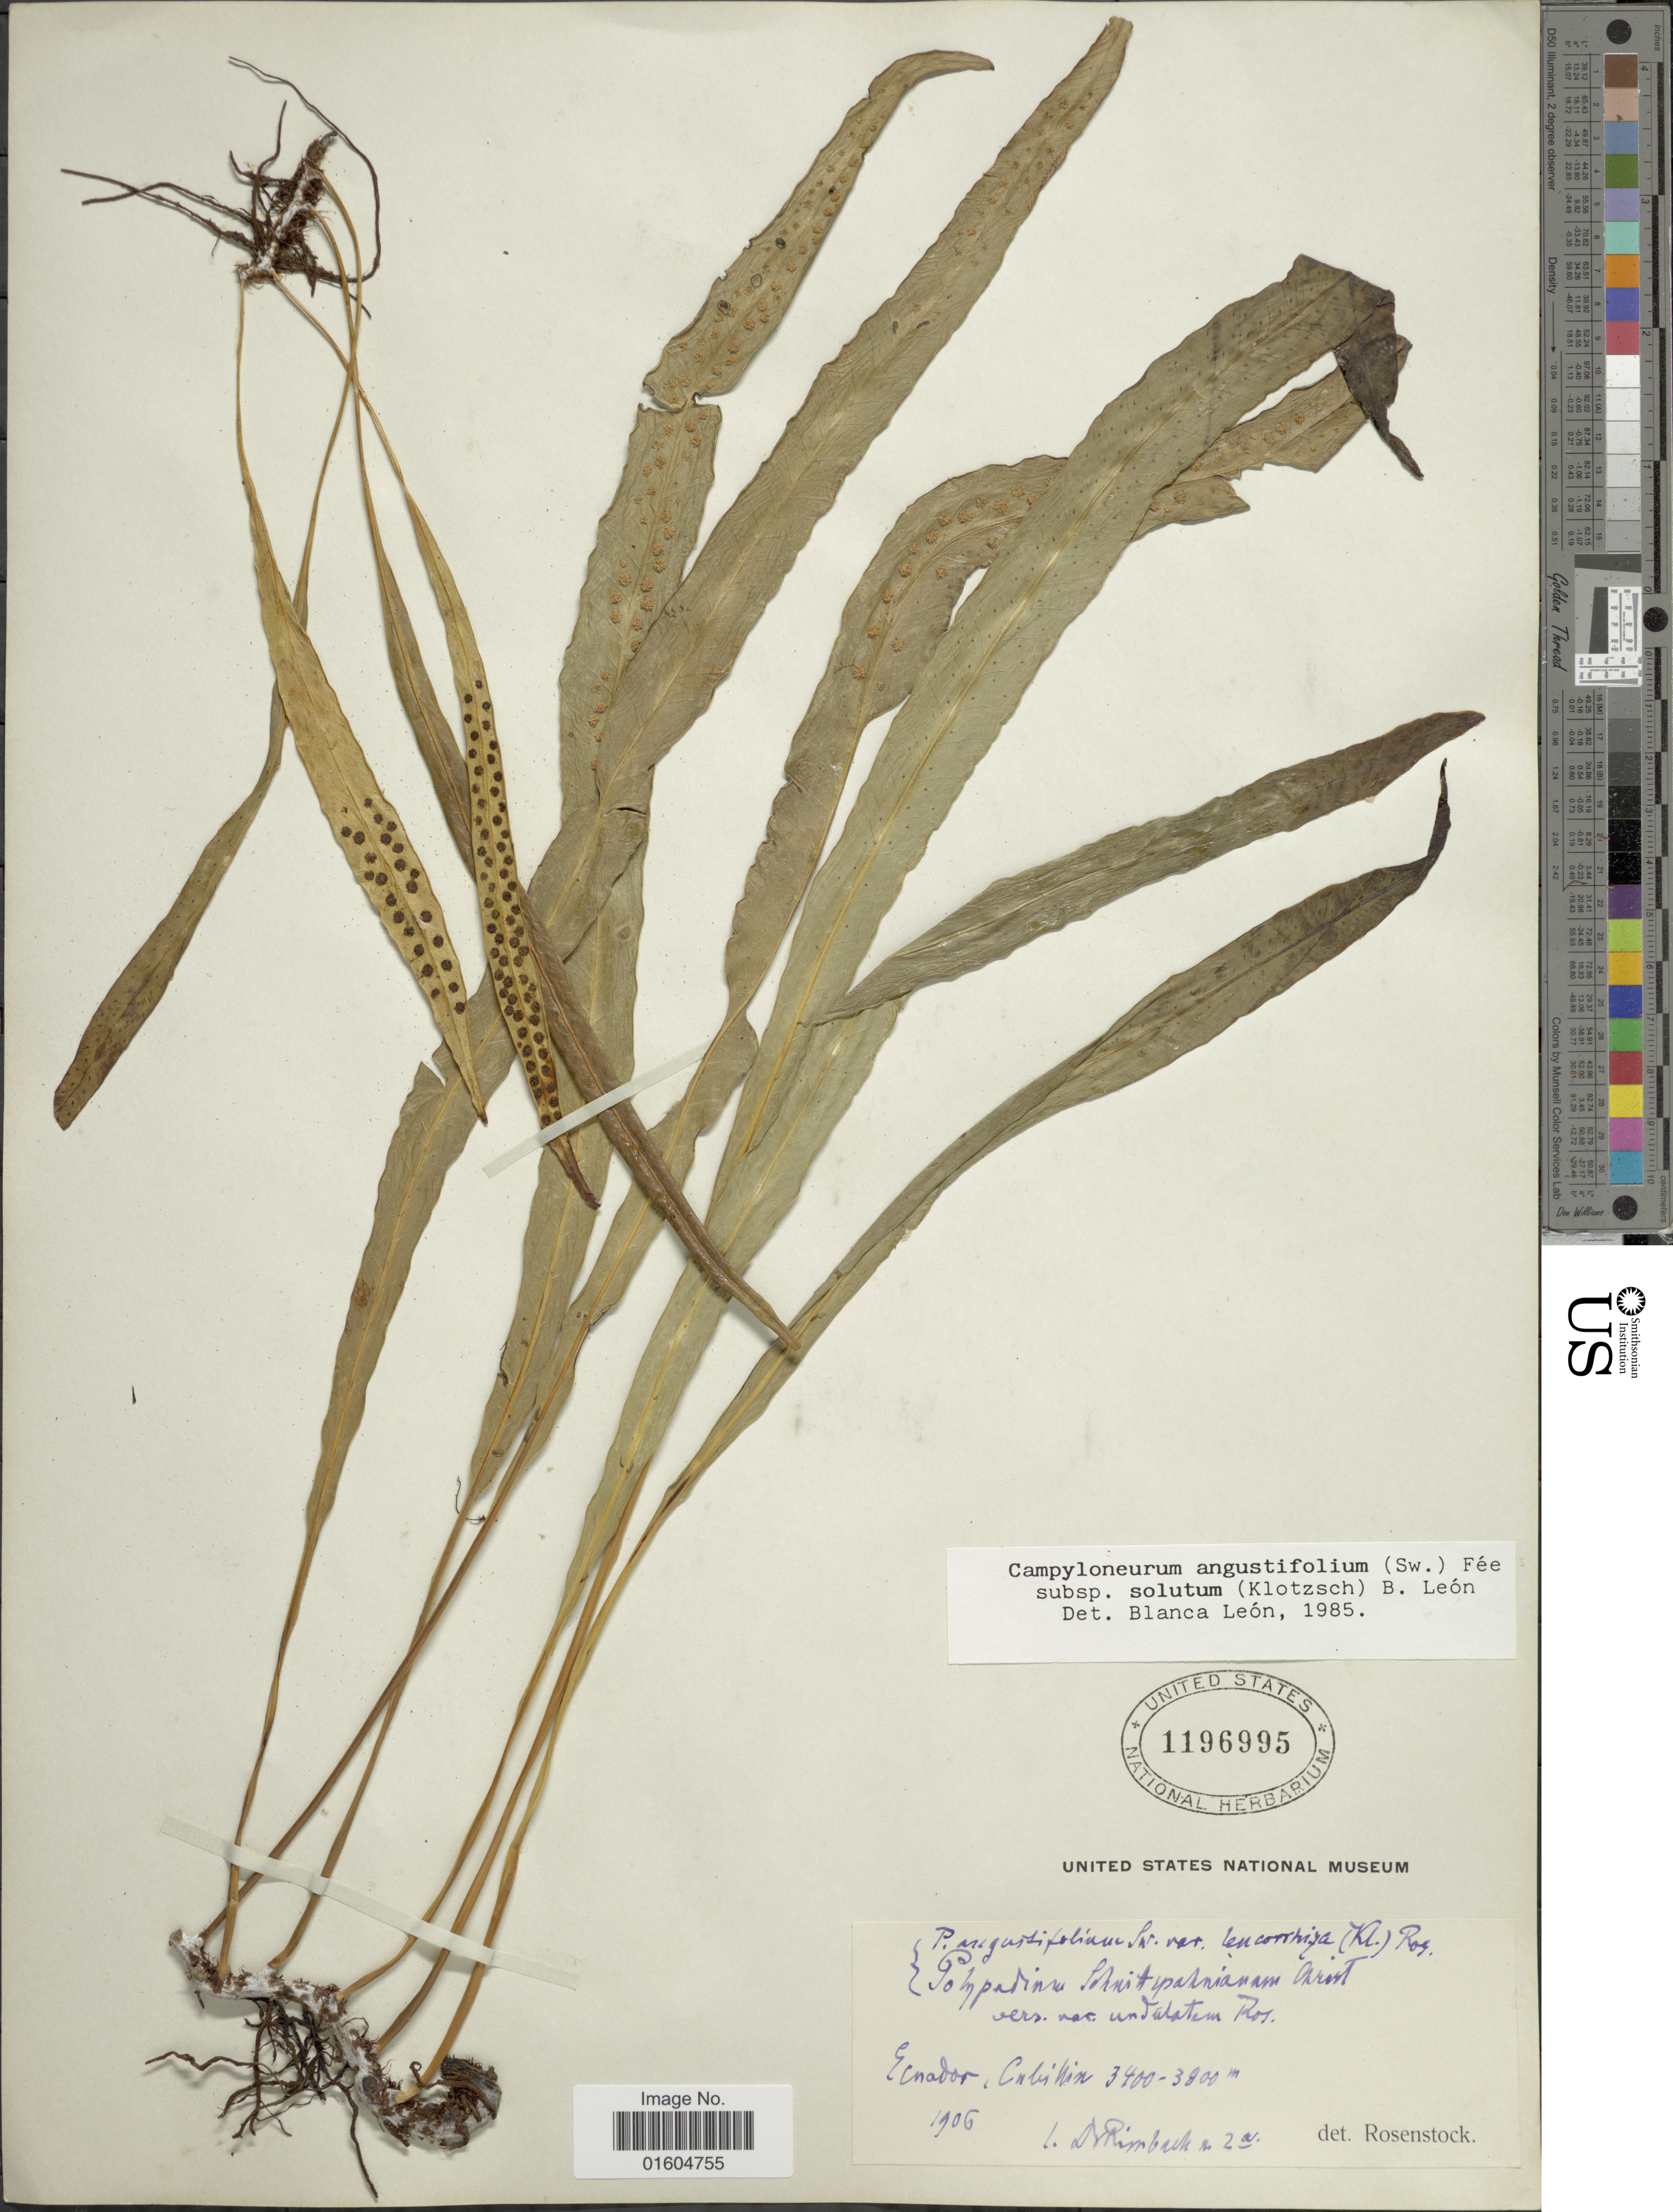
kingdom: Plantae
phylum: Tracheophyta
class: Polypodiopsida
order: Polypodiales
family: Polypodiaceae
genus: Campyloneurum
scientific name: Campyloneurum remotifolium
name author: (Hieron.) Lellinger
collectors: Rimbach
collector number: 2a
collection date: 1906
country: Ecuador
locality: Ecuador, Cubillin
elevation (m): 3400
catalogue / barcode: US 1196995